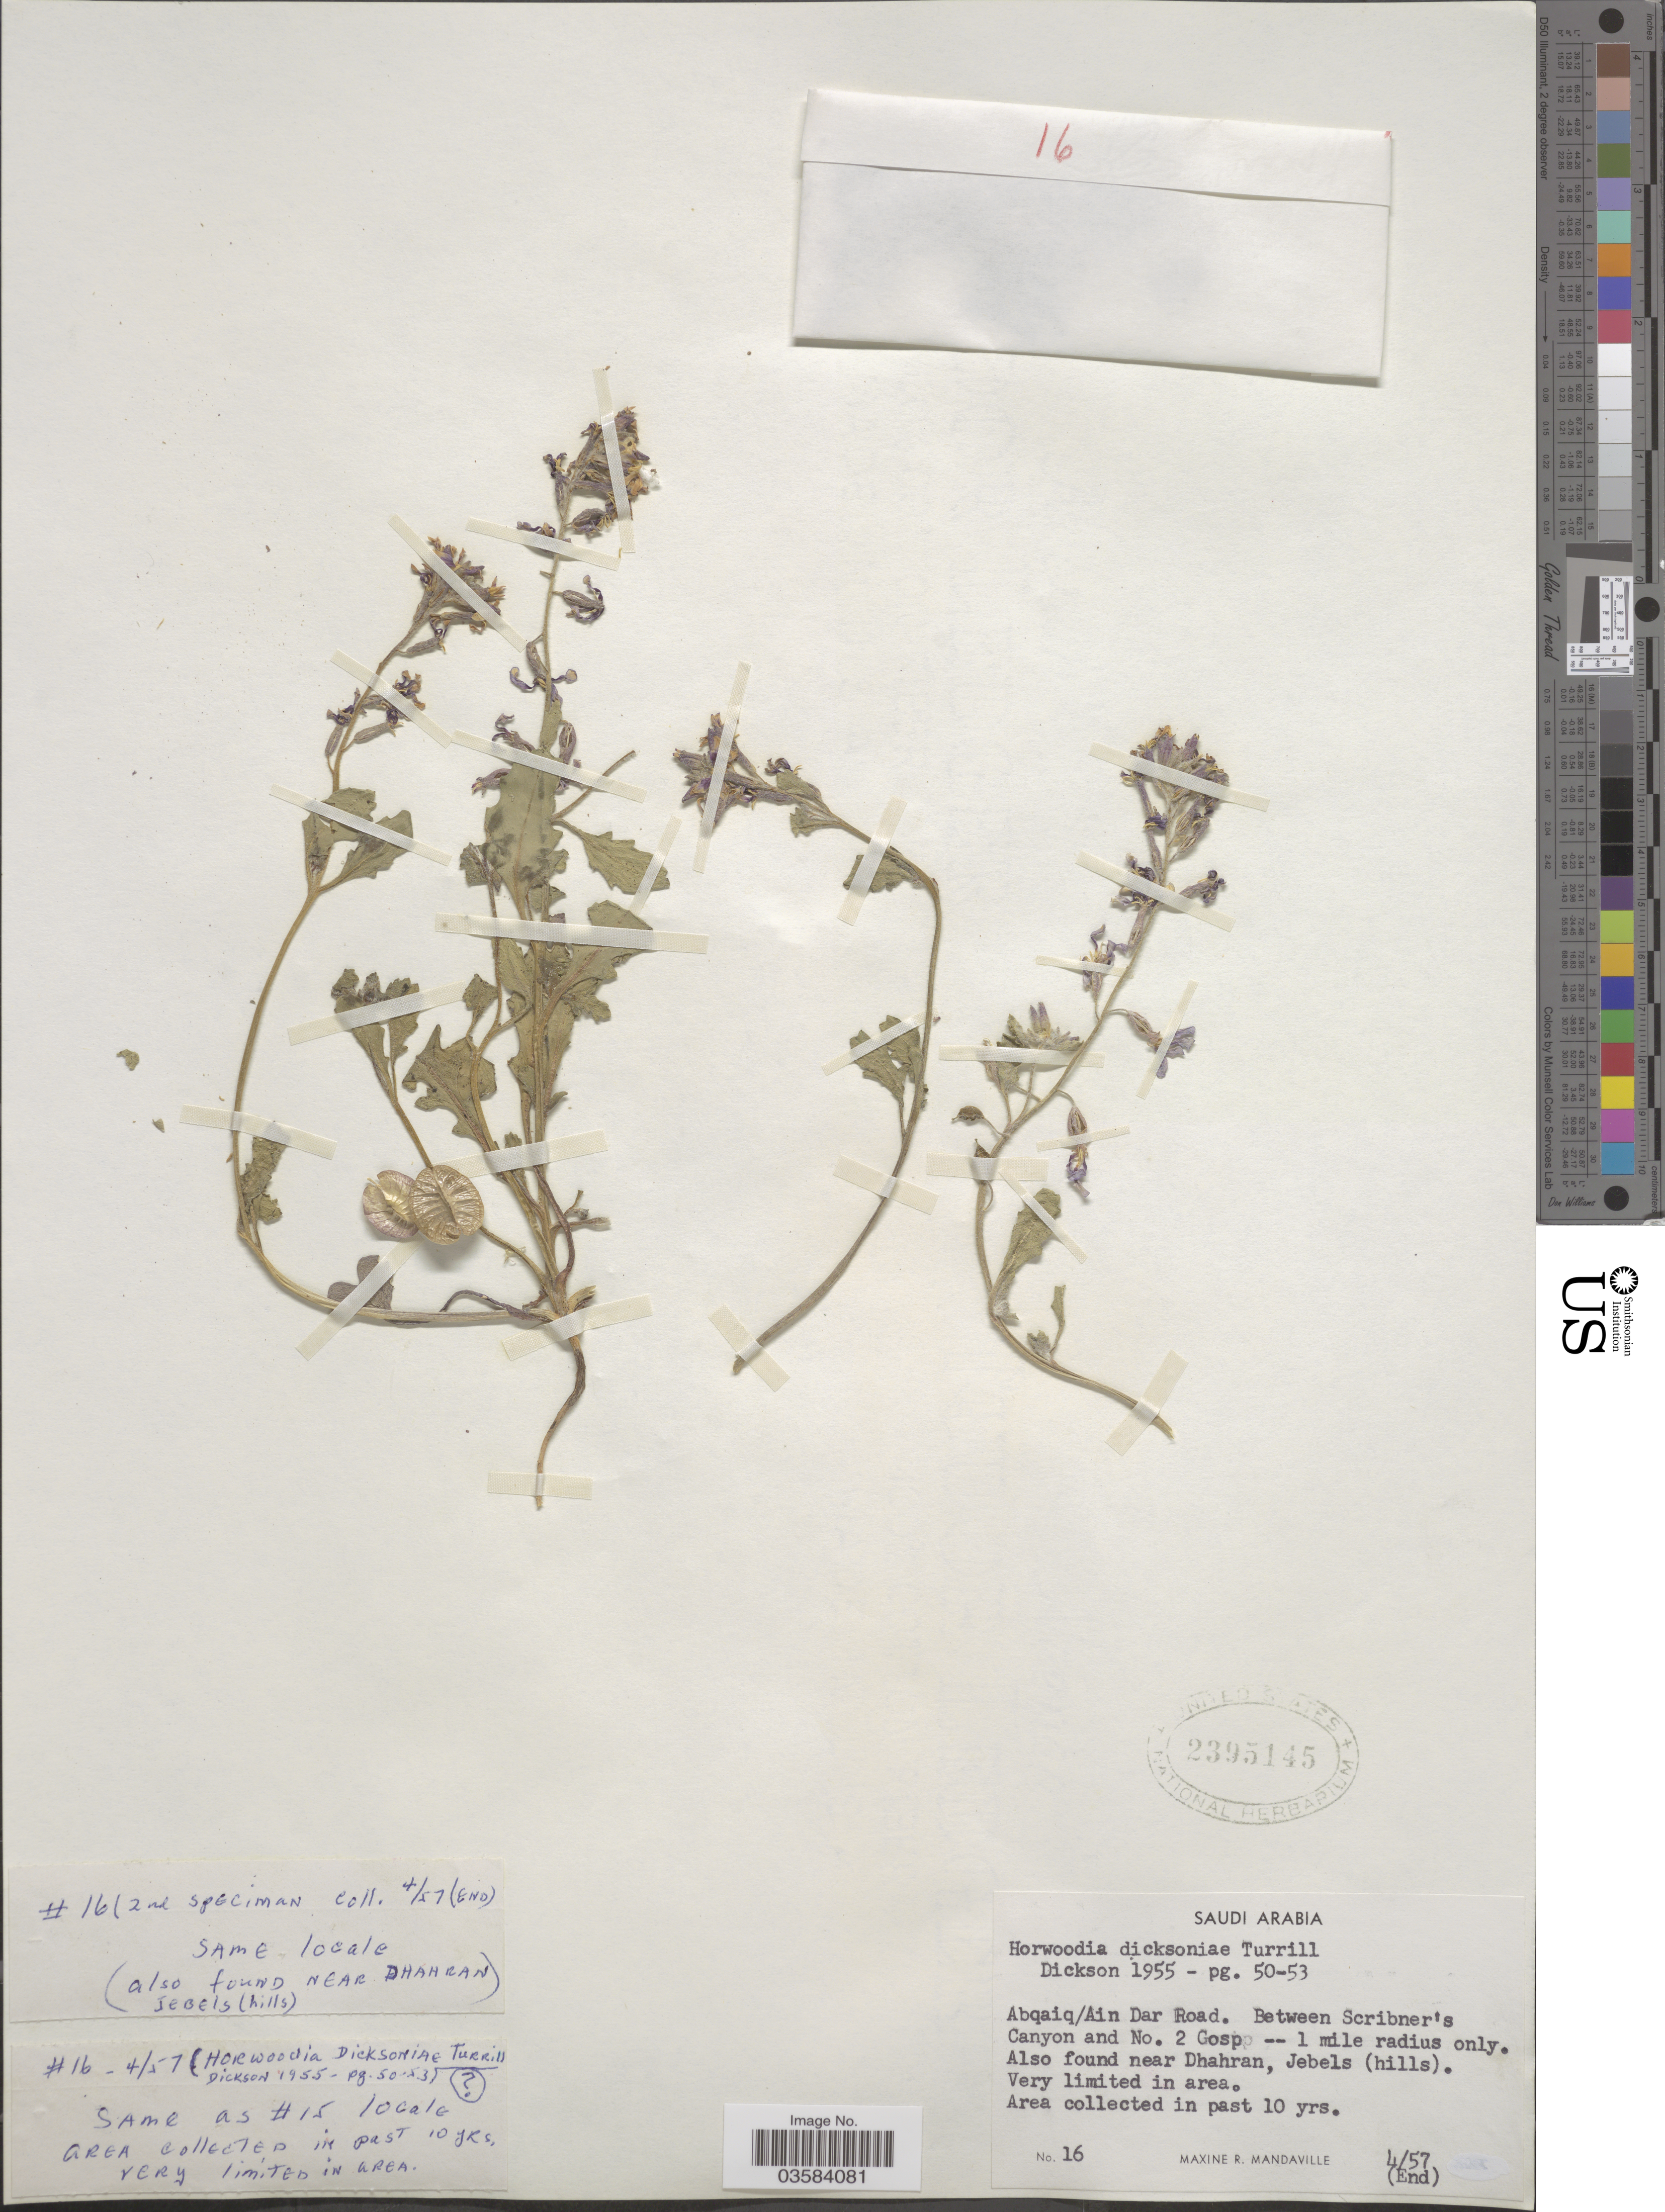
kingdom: Plantae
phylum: Tracheophyta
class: Magnoliopsida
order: Brassicales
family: Brassicaceae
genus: Horwoodia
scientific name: Horwoodia dicksoniae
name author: Turrill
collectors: M. Mandaville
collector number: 16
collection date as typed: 4/57 (End)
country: Saudi Arabia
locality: Abqaiq/Ain Dar Road. Between Scribner's Canyon and No. 2 Gosp. -- 1 mile radius only. Also found near Dhahran, Jebels (hills).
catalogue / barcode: US 2395145